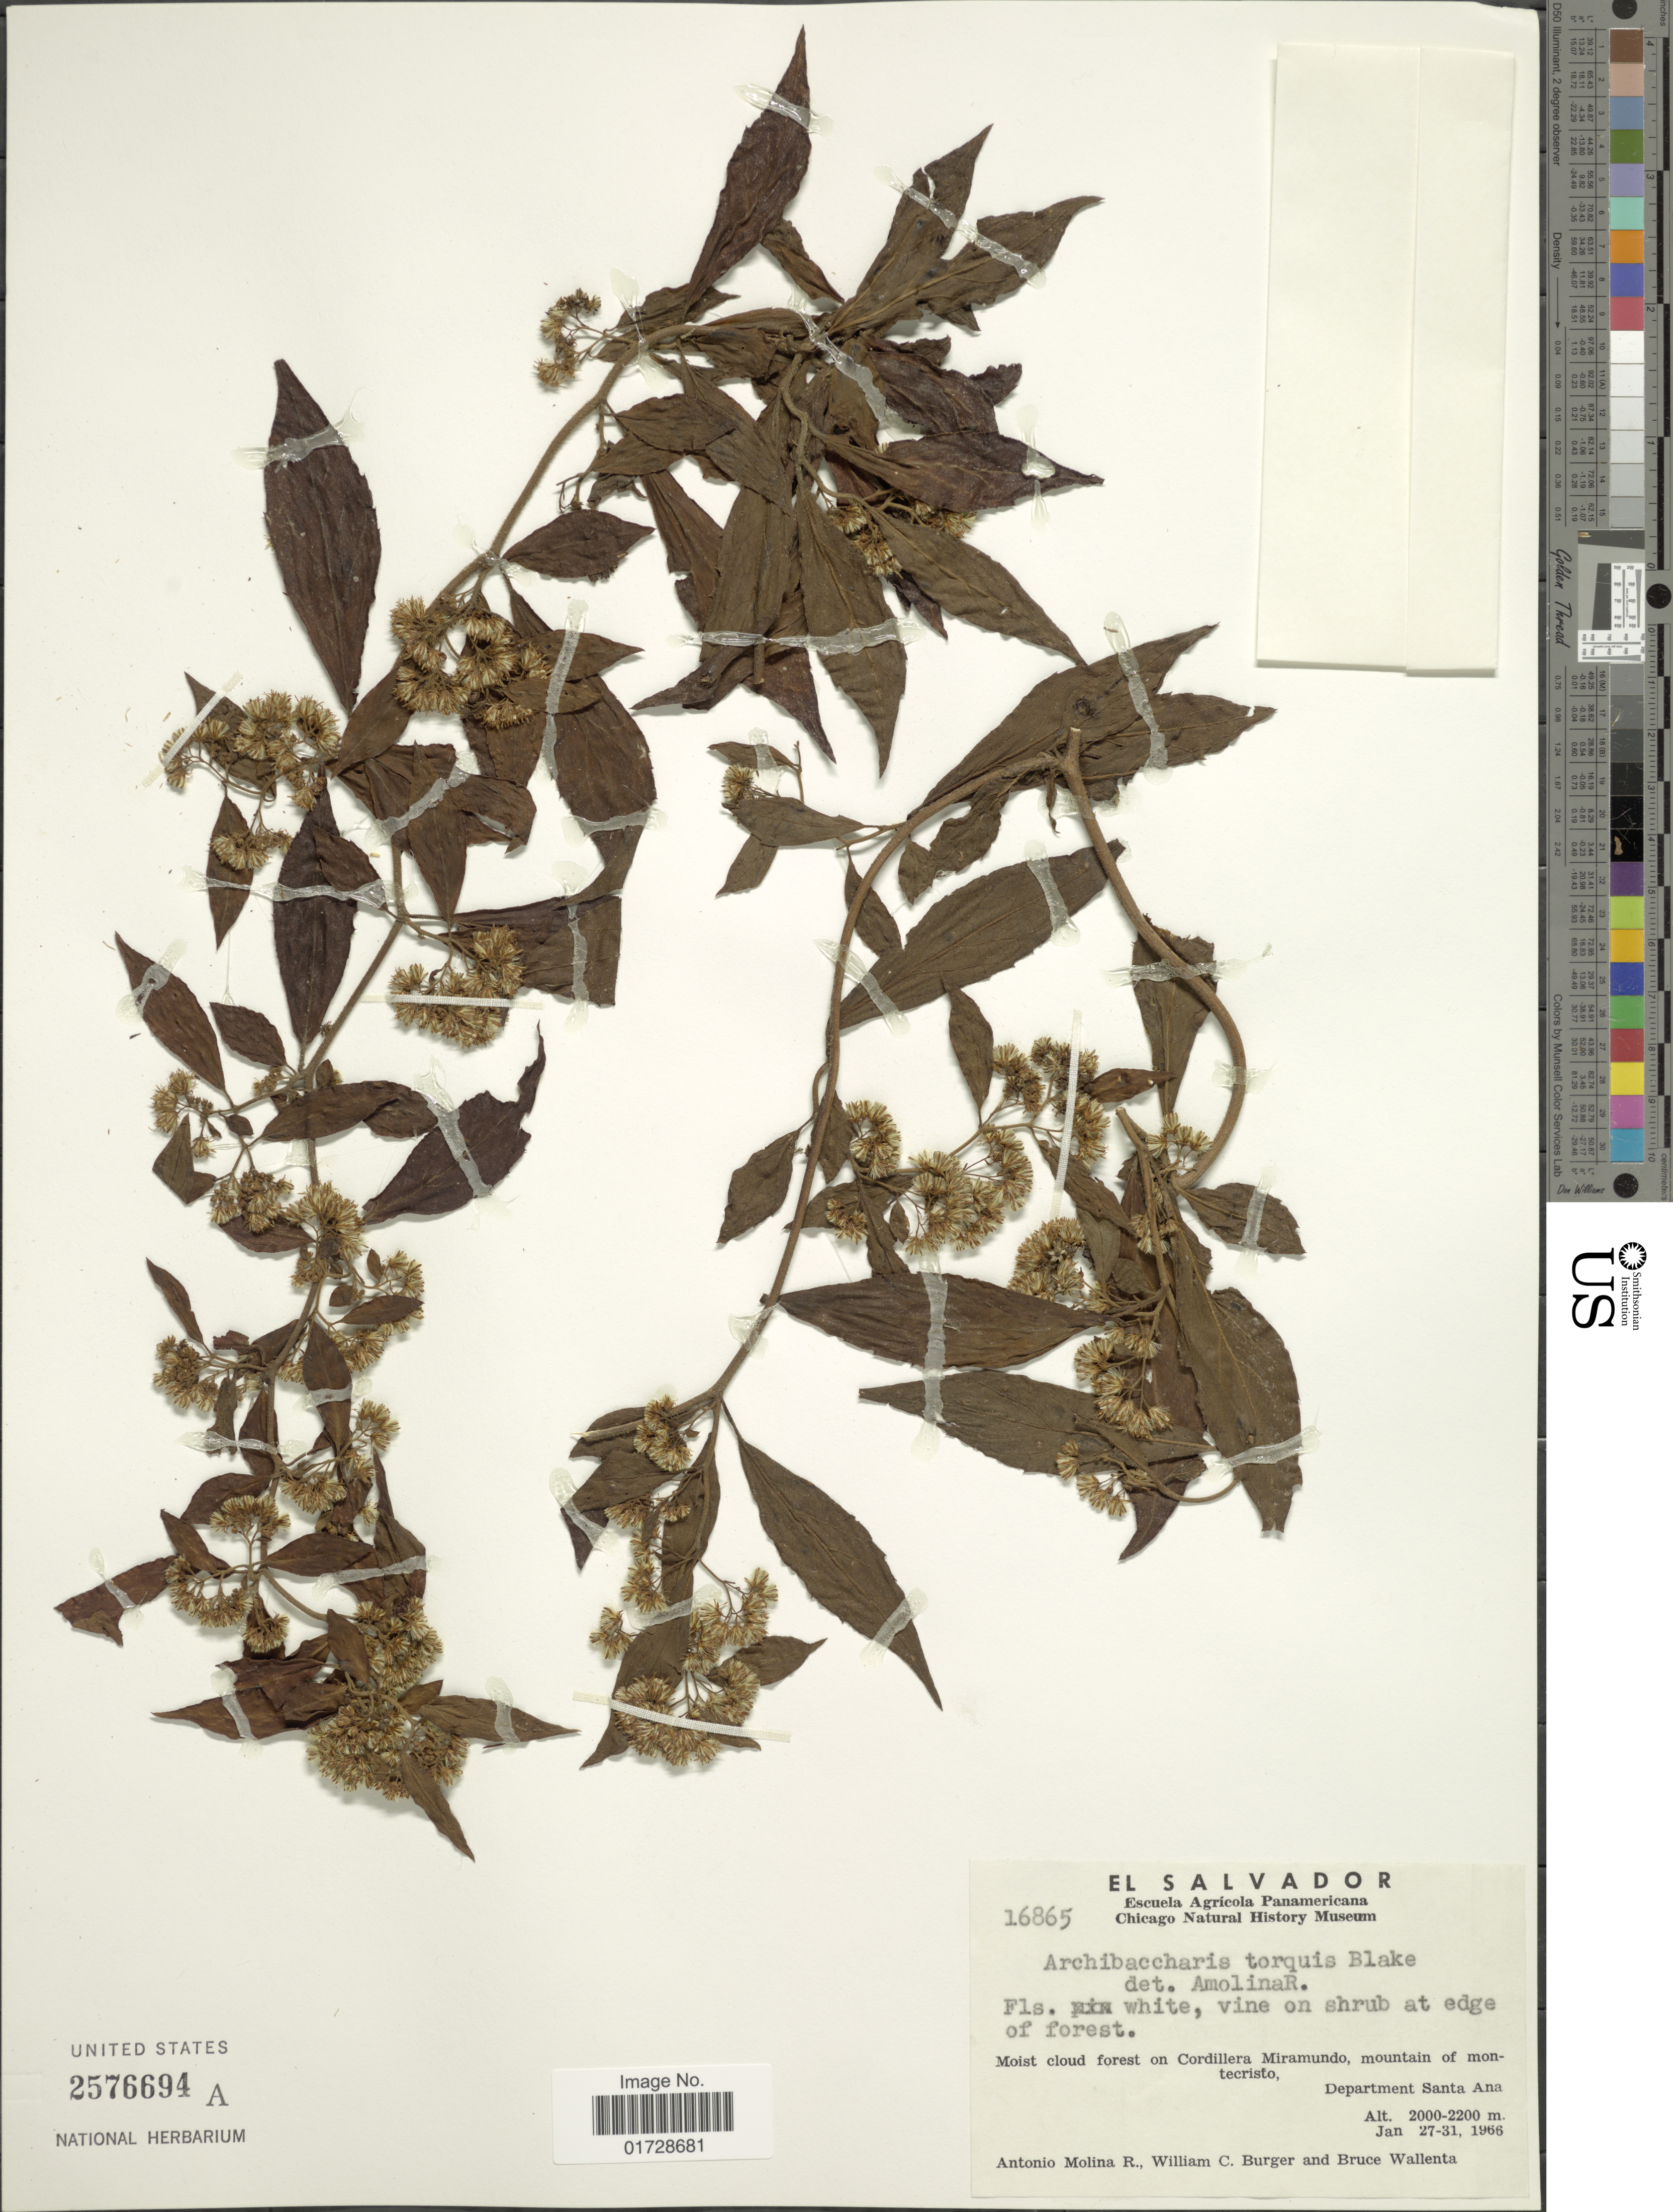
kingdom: Plantae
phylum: Tracheophyta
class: Magnoliopsida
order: Asterales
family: Asteraceae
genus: Archibaccharis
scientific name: Archibaccharis schiedeana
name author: (Benth.) J.D. Jacks.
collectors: A. Molina R., W. Burger & B. Wallenta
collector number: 16865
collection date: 1966-01-27/1966-01-31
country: El Salvador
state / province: Santa Ana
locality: On Cordillera Miramundo, mountain of montecristo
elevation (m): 2000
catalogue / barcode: US 2576694A